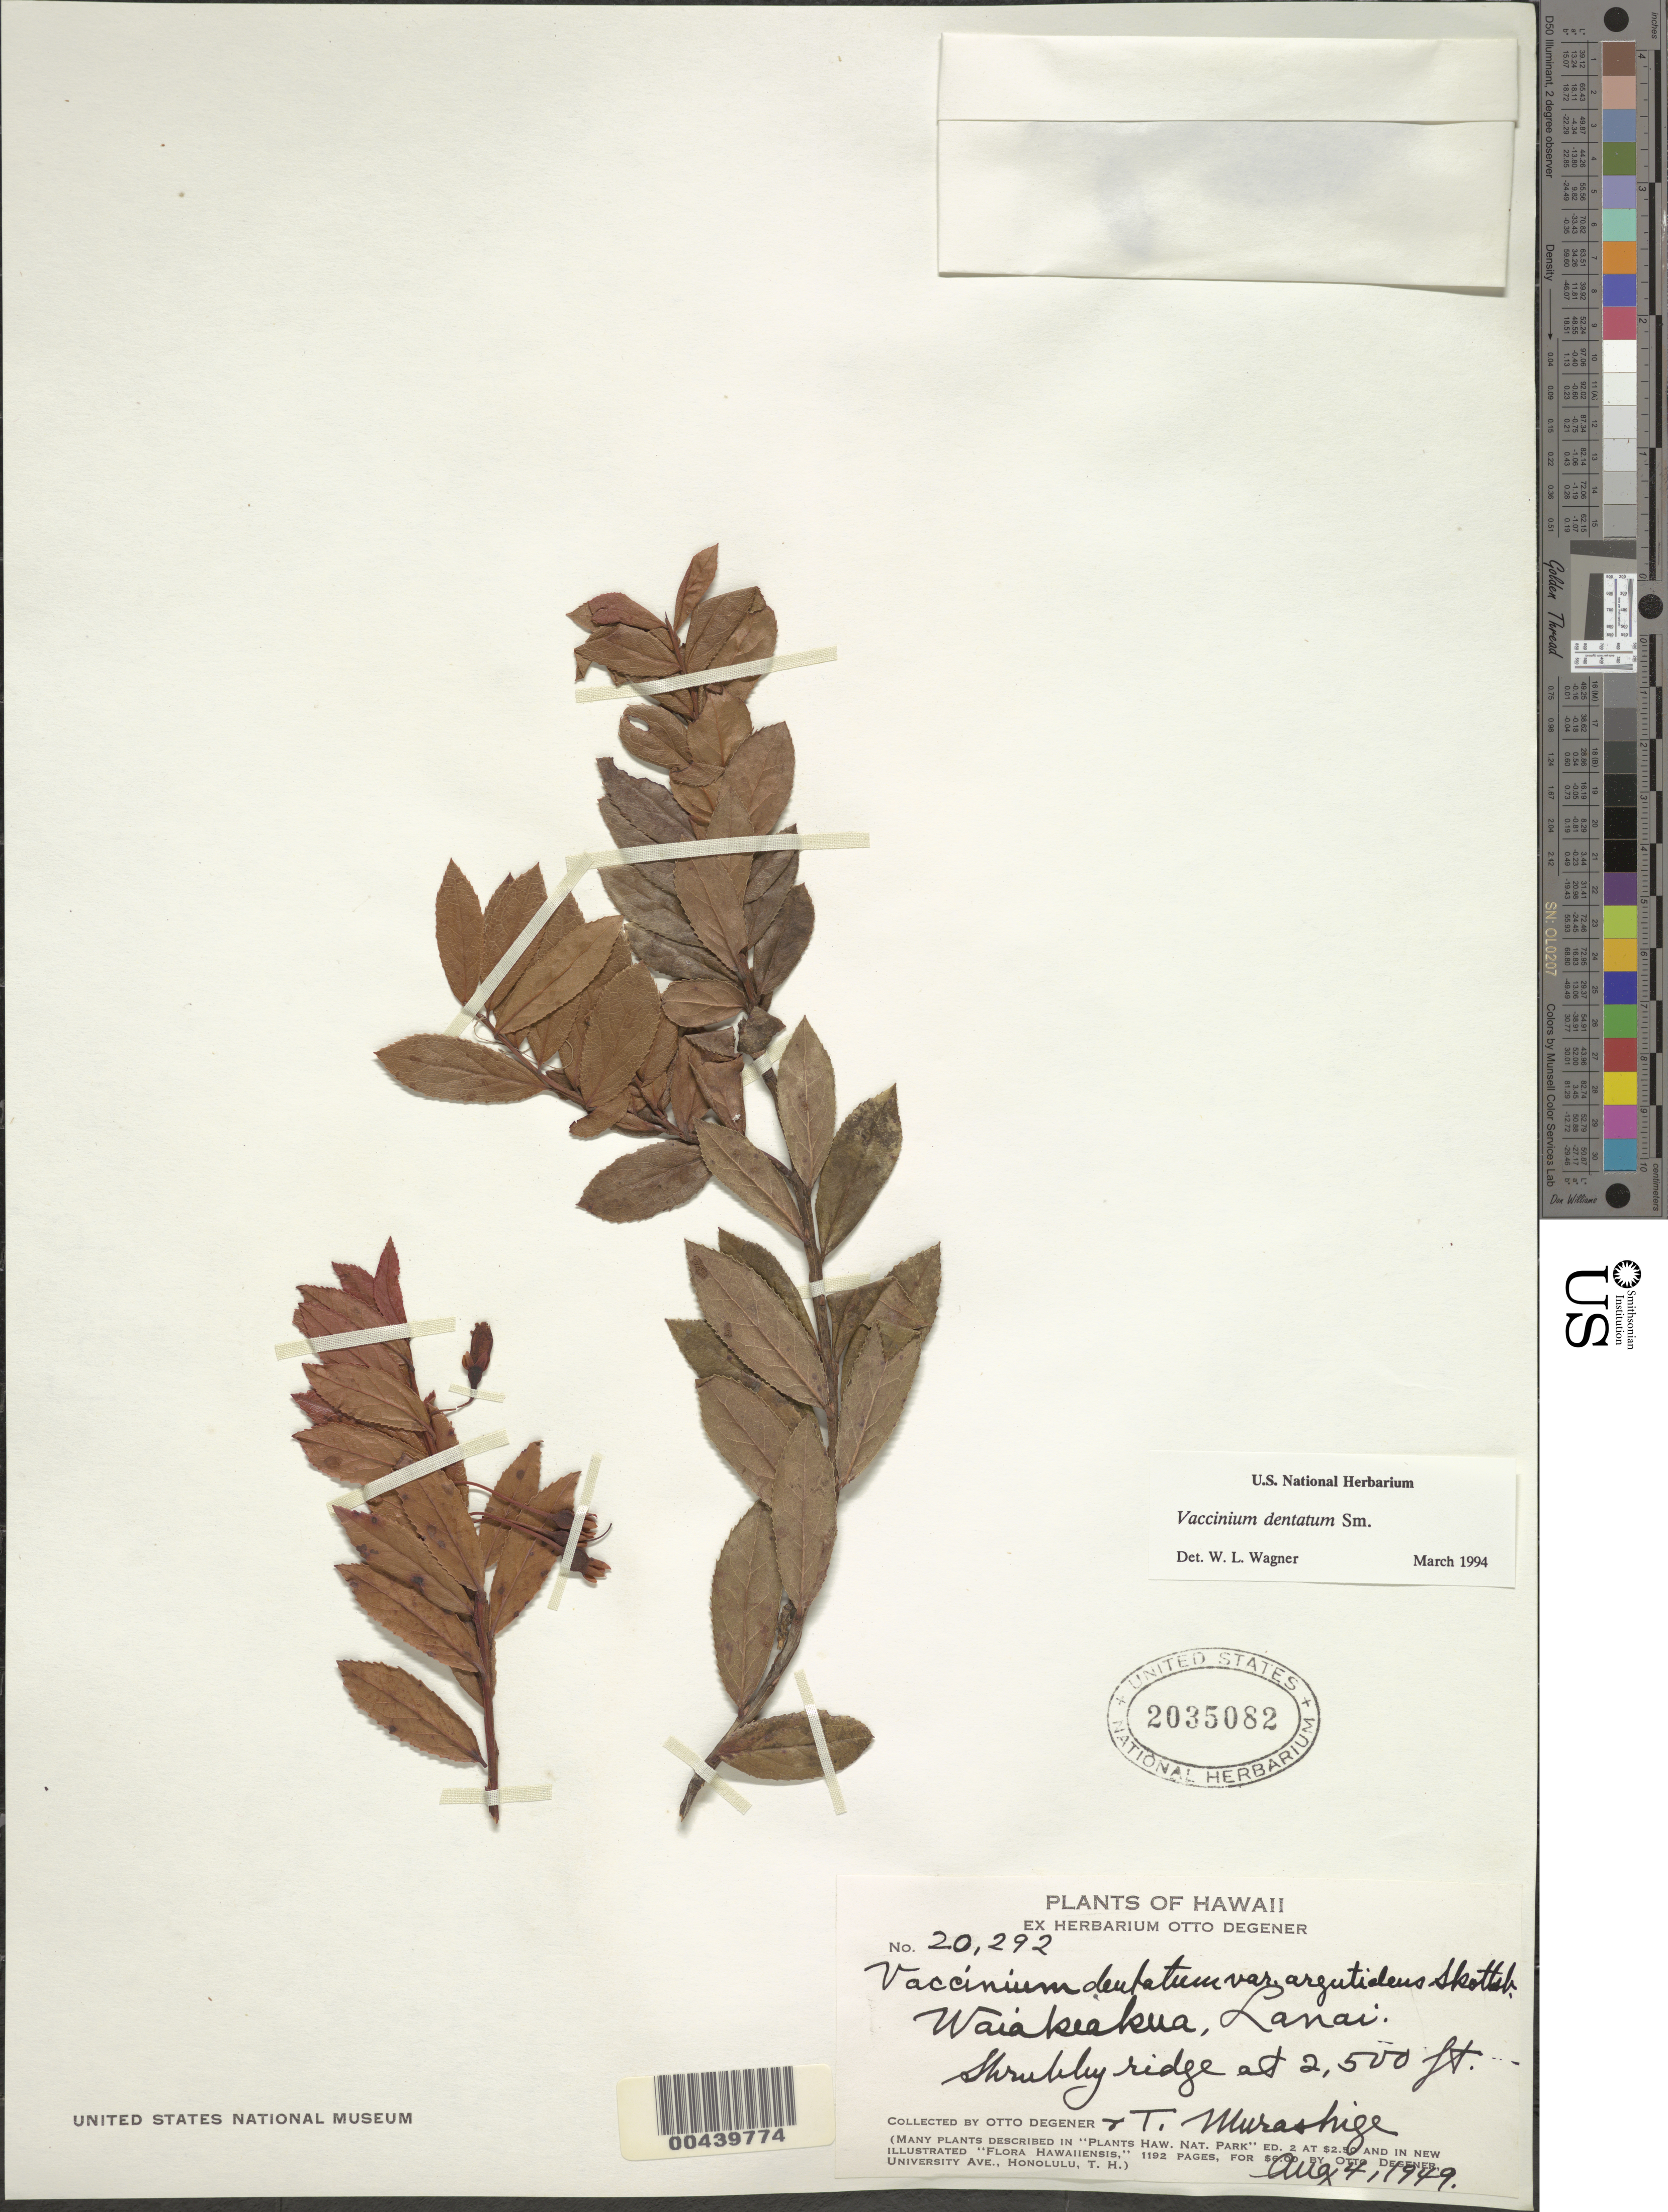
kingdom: Plantae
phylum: Tracheophyta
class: Magnoliopsida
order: Ericales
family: Ericaceae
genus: Vaccinium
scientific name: Vaccinium dentatum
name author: Sm.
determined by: Wagner, W. L., (BOT), Smithsonian Institution - National Museum of Natural History (UNITED STATES)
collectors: O. Degener & T. Murashige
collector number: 20292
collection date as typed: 4 Aug 1949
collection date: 1949-08-04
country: United States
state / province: Hawaii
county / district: Maui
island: Lana'i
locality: Waiakeakua, shrubby ridge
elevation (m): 762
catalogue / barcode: US 2035082